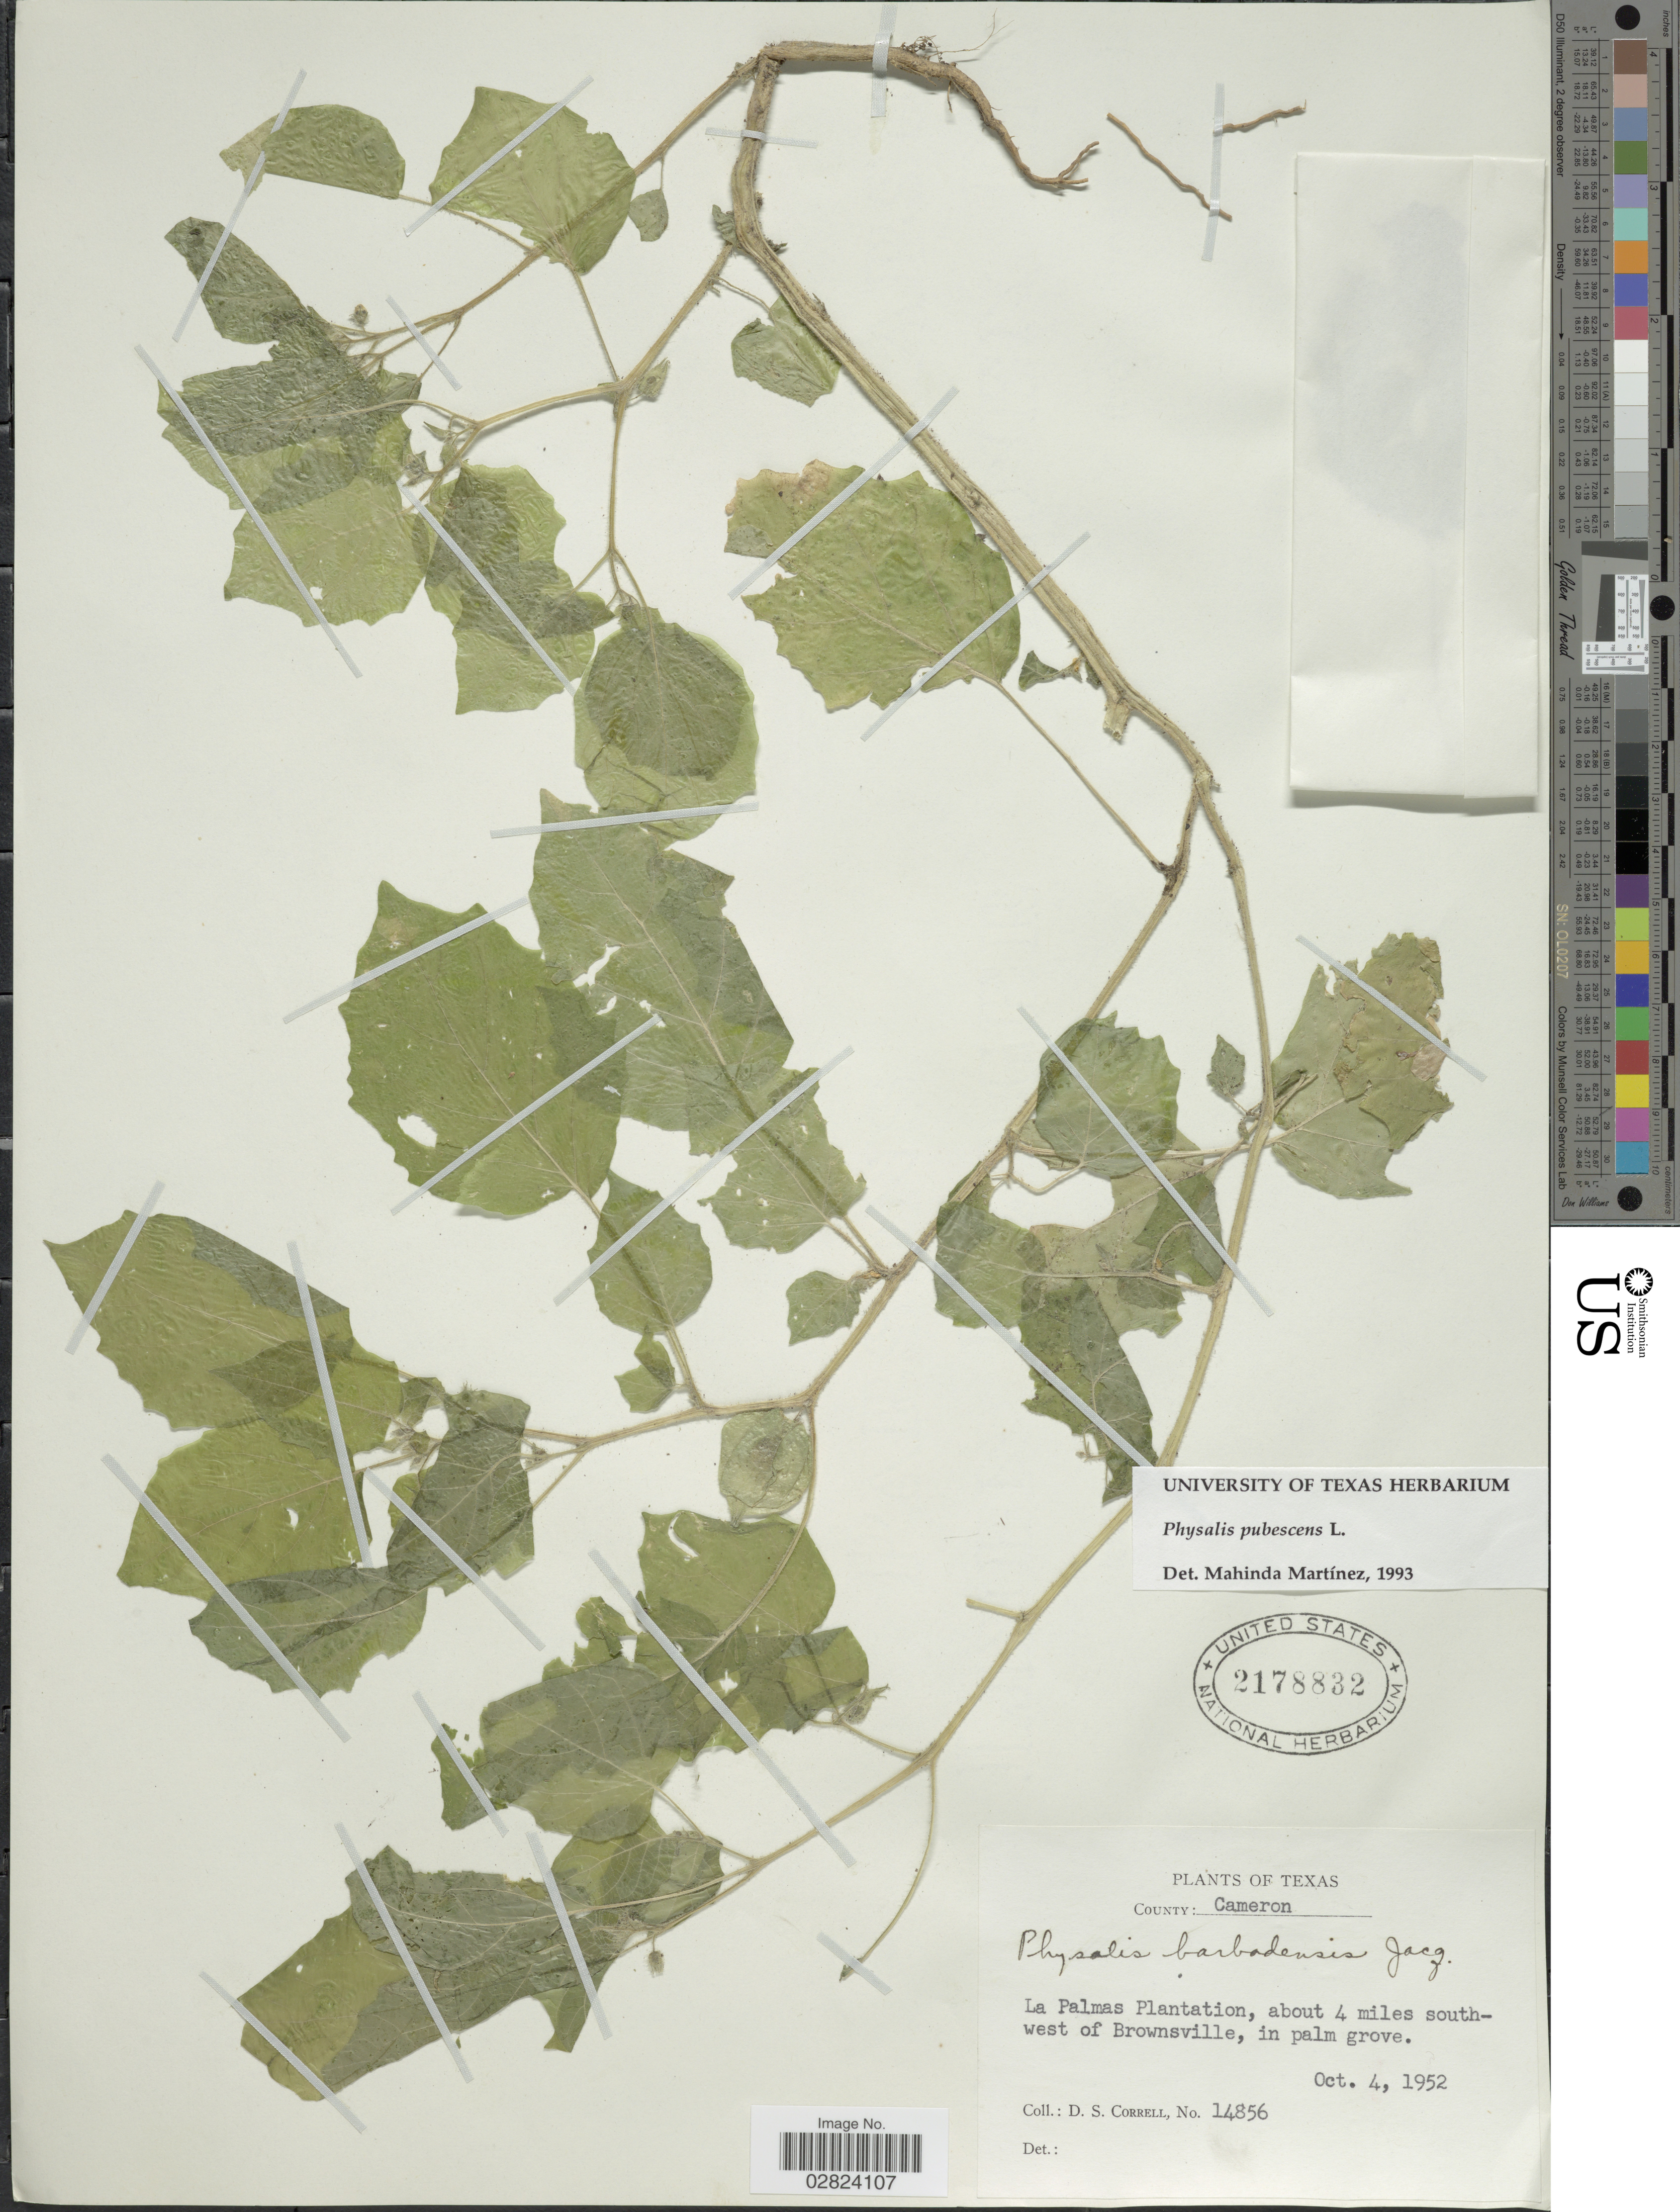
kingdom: Plantae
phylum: Tracheophyta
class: Magnoliopsida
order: Solanales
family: Solanaceae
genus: Physalis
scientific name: Physalis pubescens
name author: L.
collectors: D. S. Correll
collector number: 14856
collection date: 1952-10-04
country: United States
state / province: Texas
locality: County: Cameron. La Palmas Plantation, about 4 miles southwest of Brownsville, in palm grove.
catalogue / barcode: US 2178832